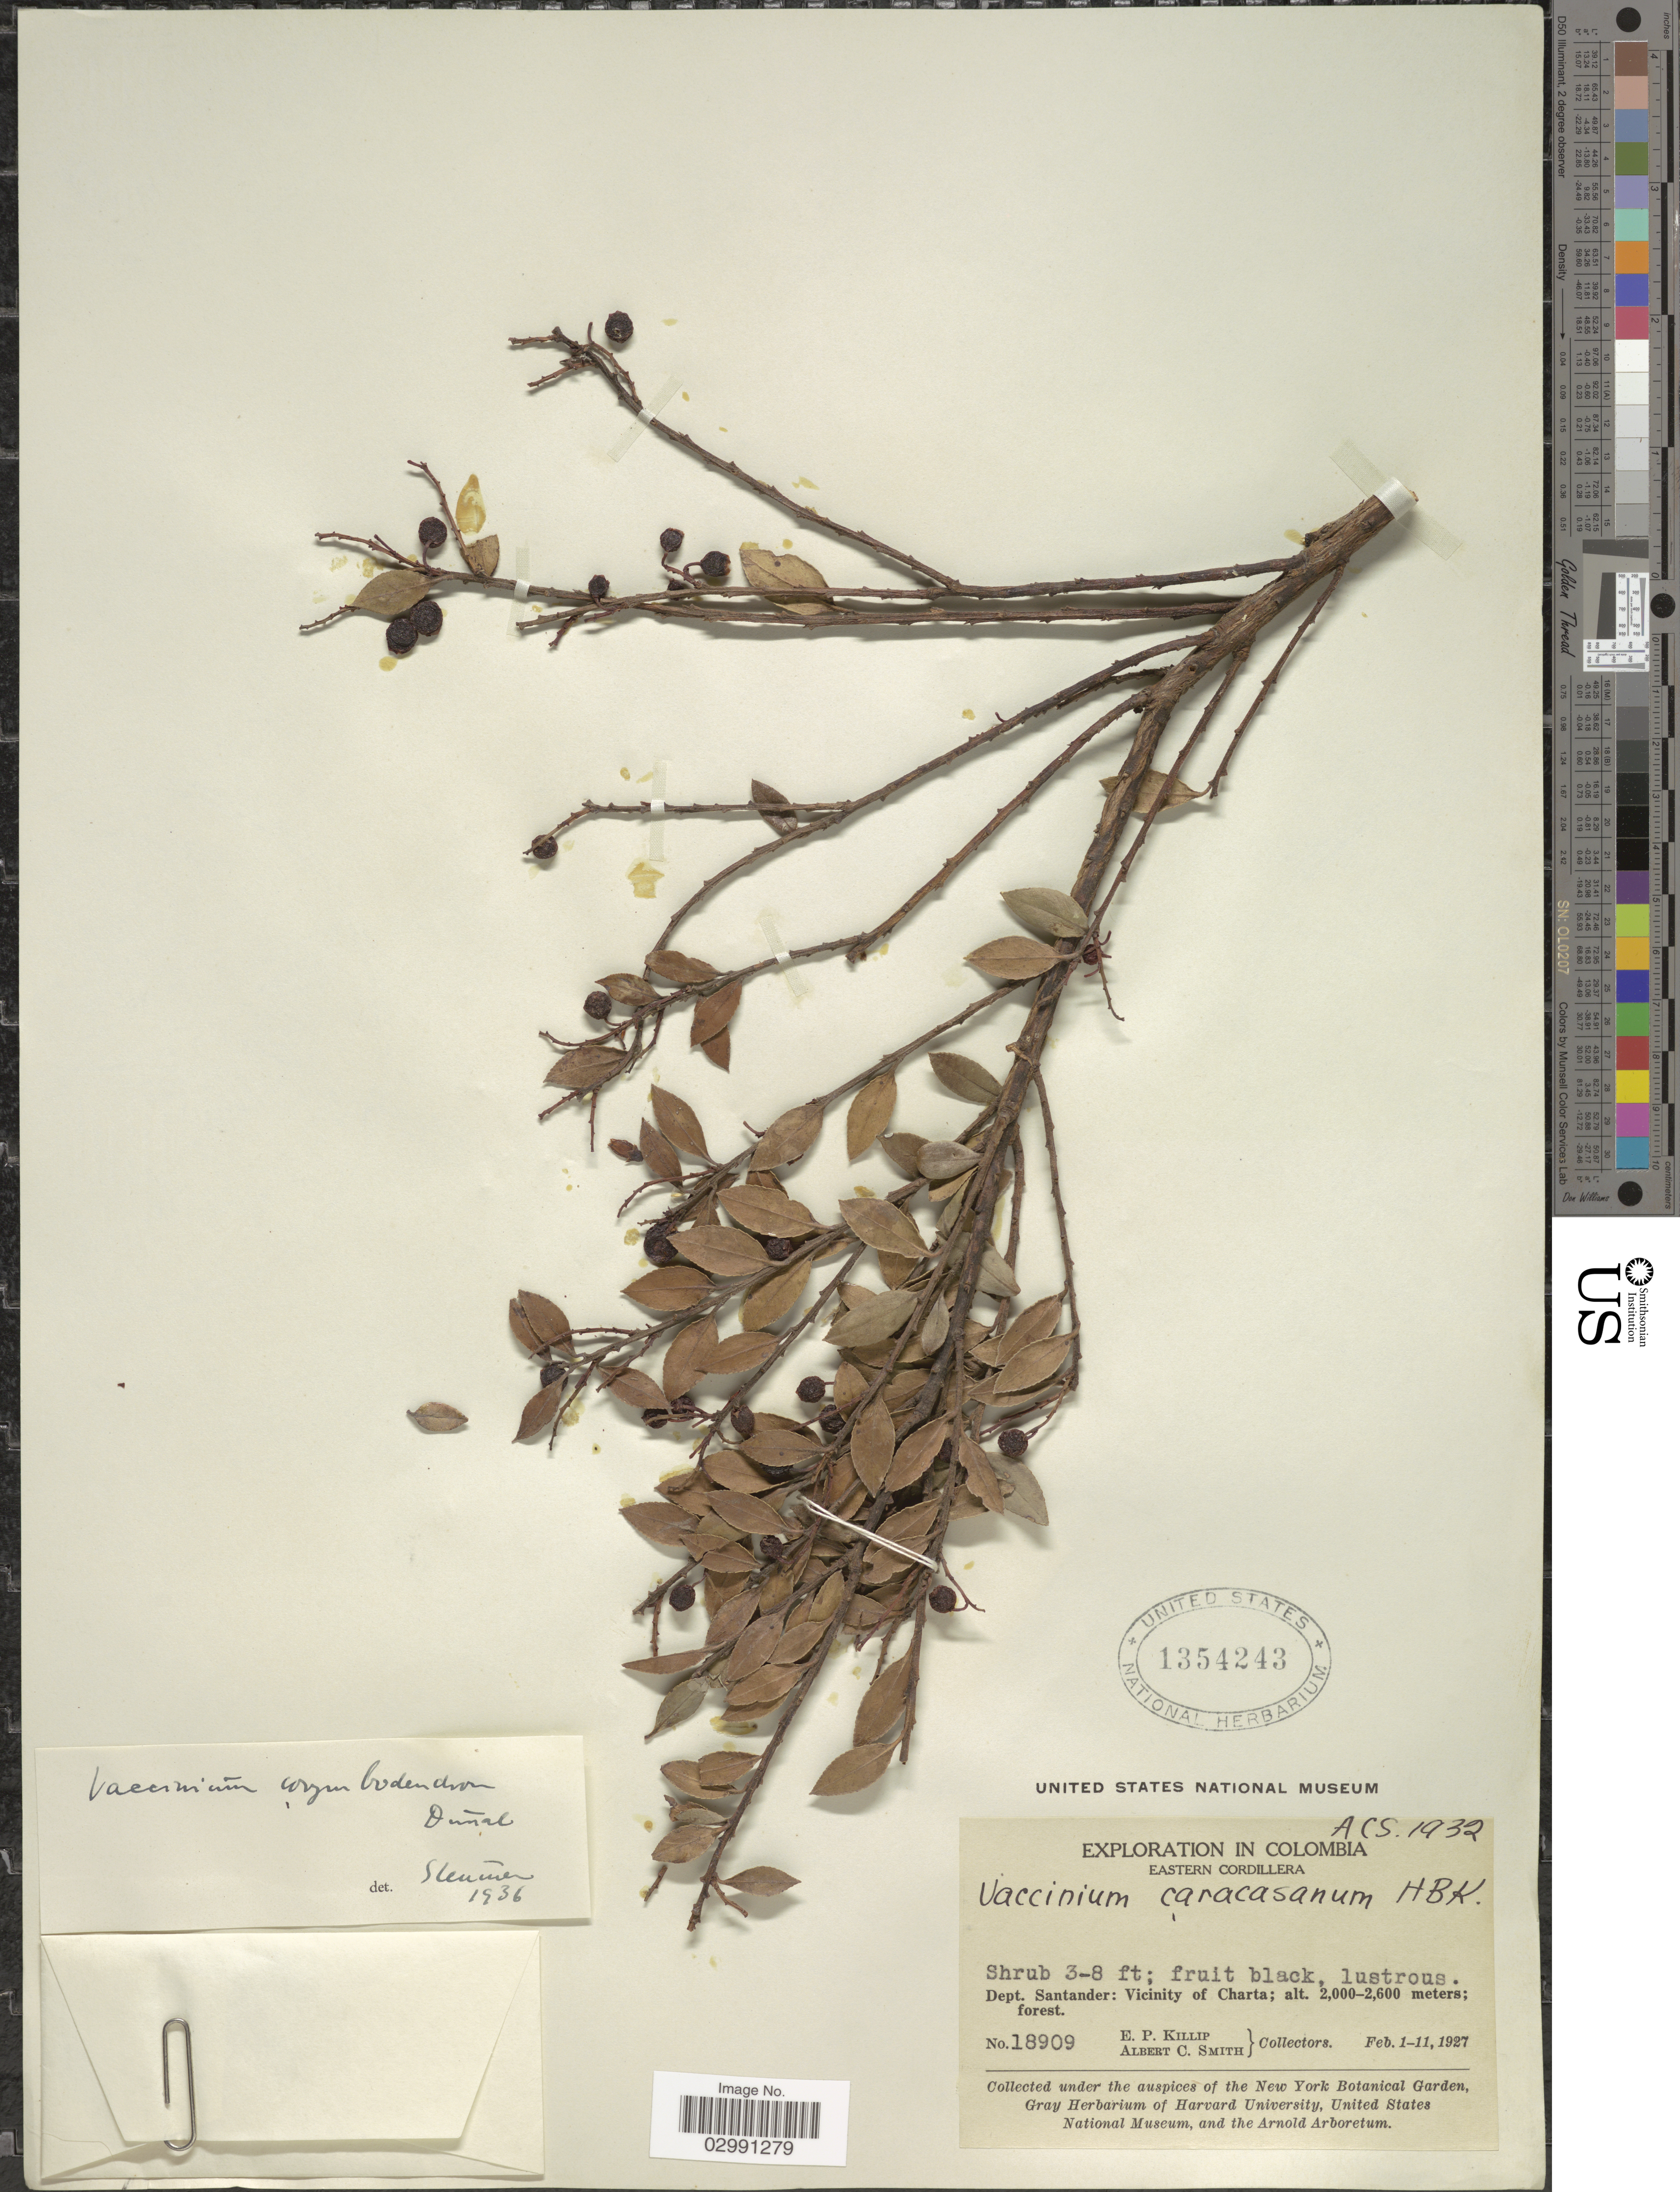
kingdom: Plantae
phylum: Tracheophyta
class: Magnoliopsida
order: Ericales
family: Ericaceae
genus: Vaccinium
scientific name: Vaccinium corymbodendron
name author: Dunal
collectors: E. P. Killip & A. C. Smith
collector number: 18909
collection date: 1927-02-01/1927-02-11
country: Colombia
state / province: Santander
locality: Eastern Cordillera. Dept. Santander: Vicinity of Charta.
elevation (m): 2000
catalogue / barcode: US 1354243